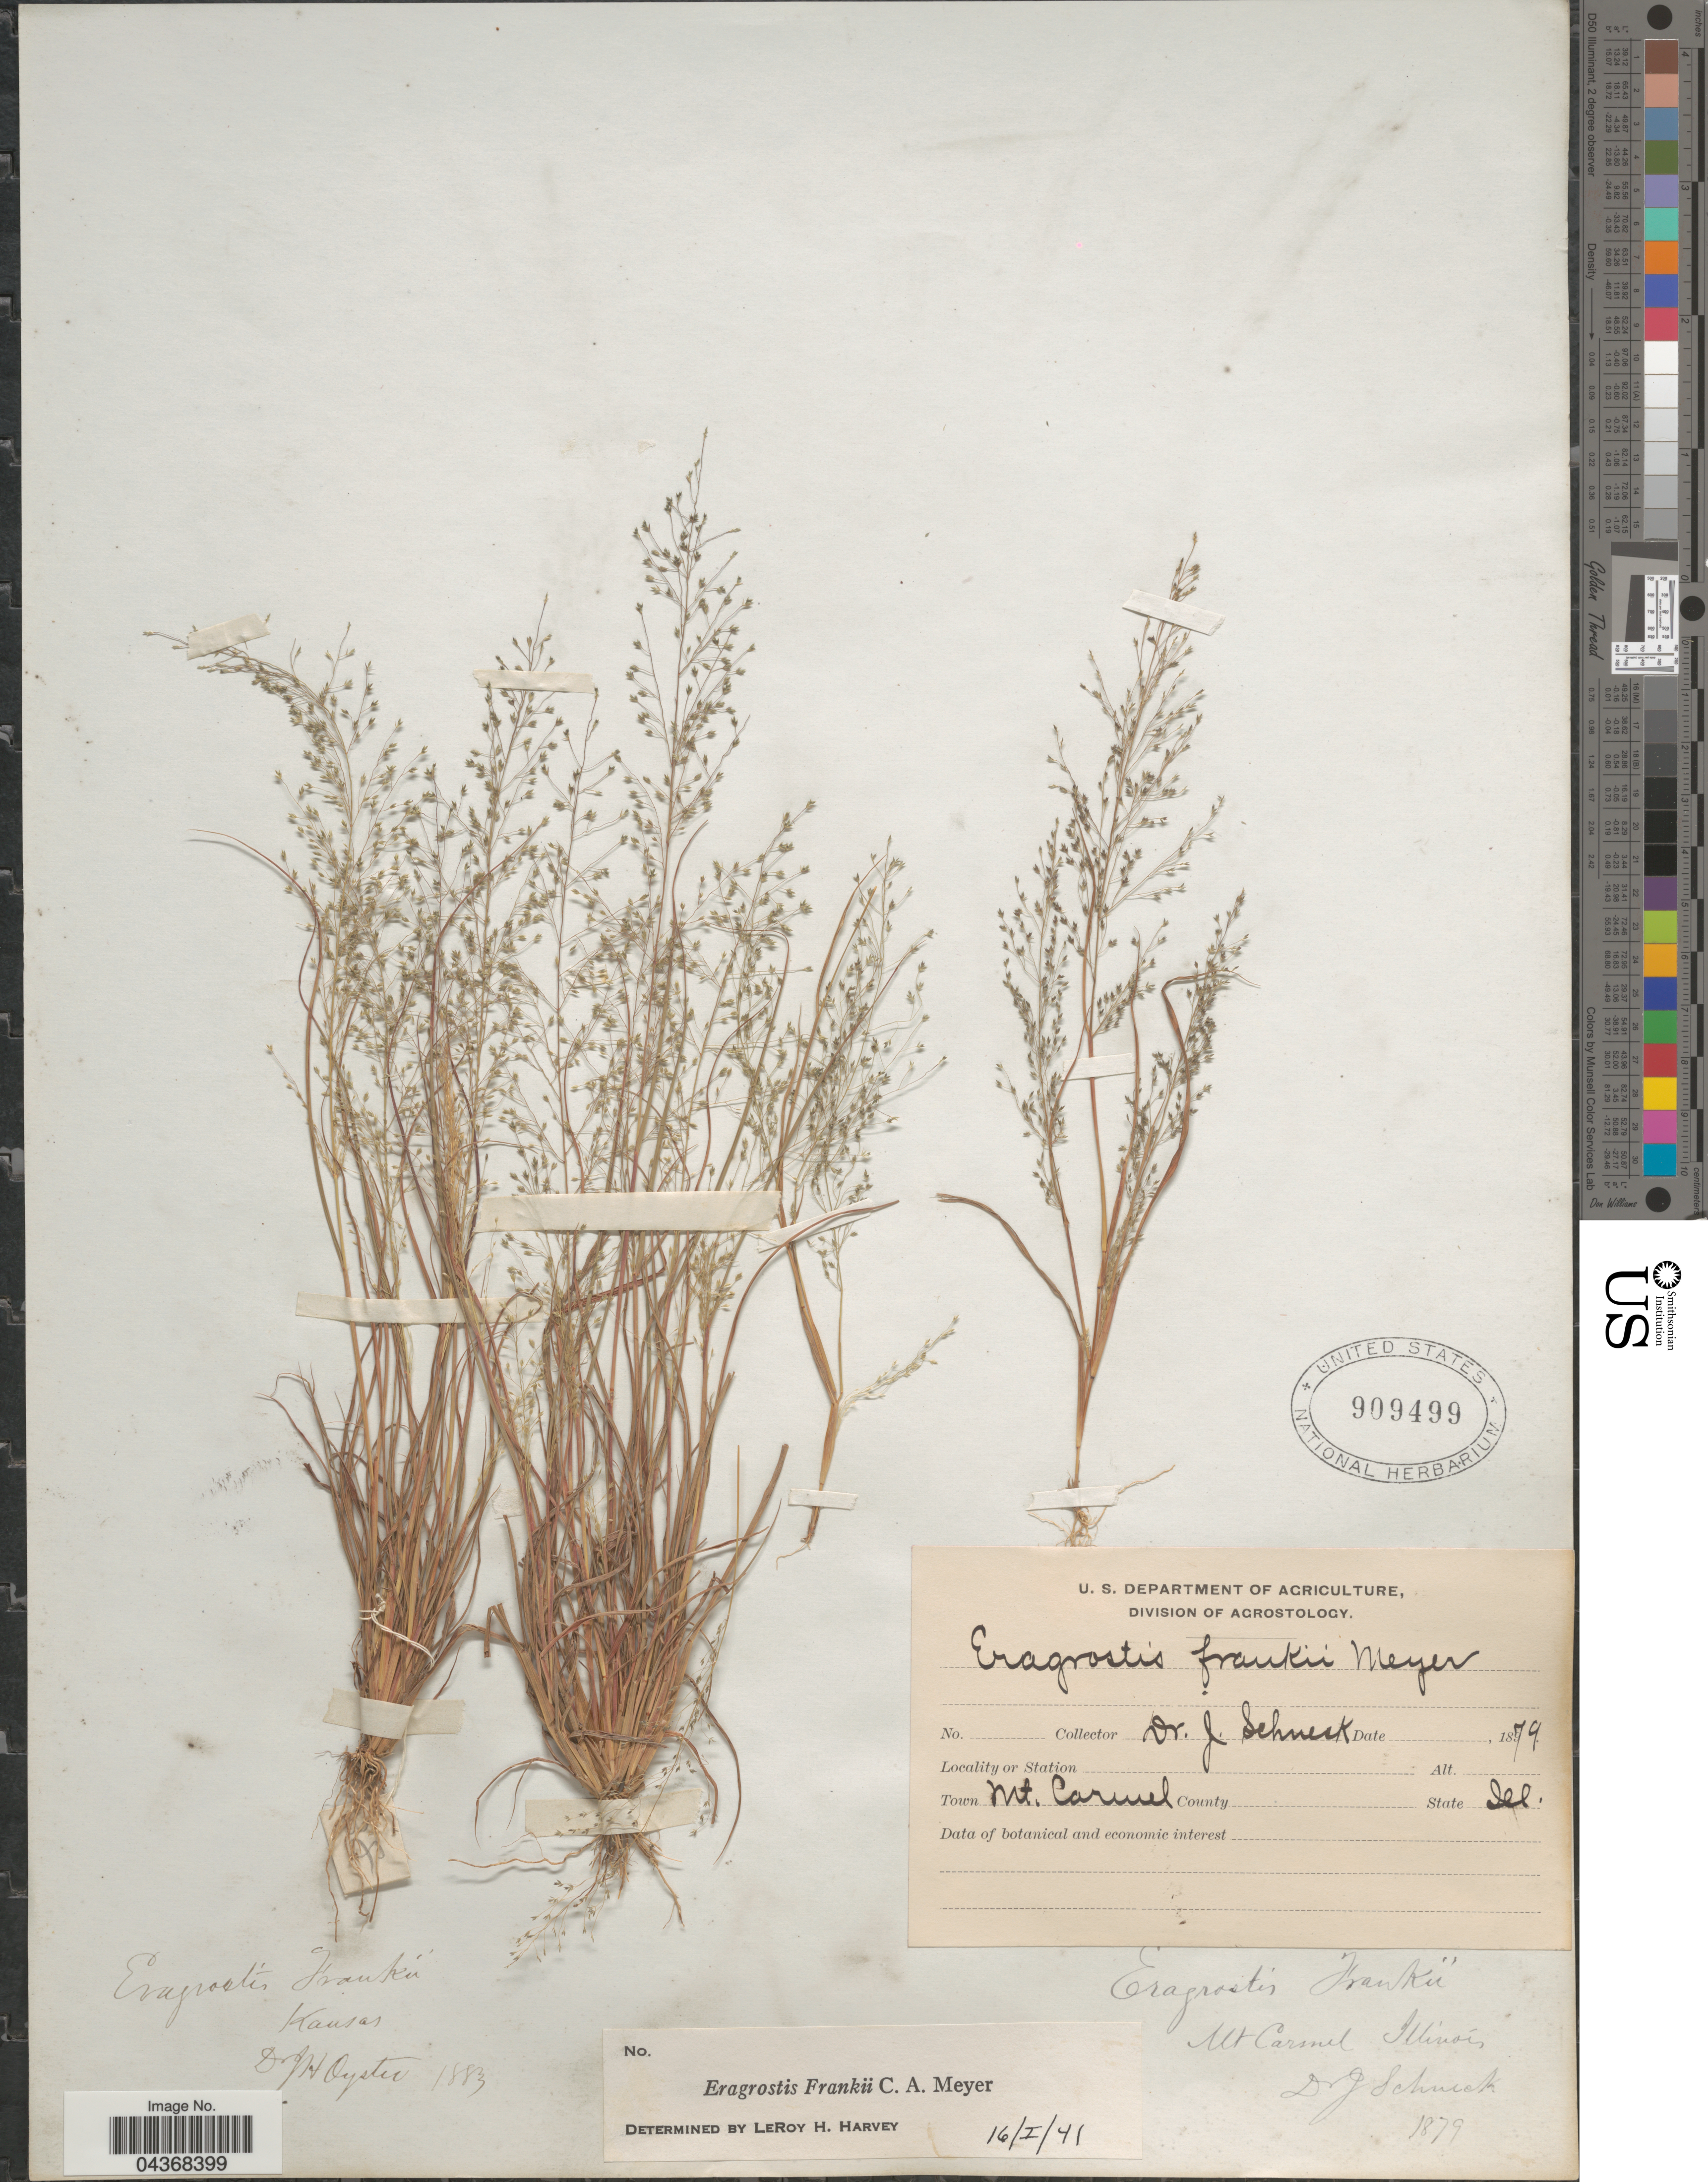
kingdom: Plantae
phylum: Tracheophyta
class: Liliopsida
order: Poales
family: Poaceae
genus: Eragrostis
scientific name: Eragrostis frankii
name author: C.A. Mey. ex Steud.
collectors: J. Schneck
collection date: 1879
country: United States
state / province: Illinois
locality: Town Mt. Carmel.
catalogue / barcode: US 909499